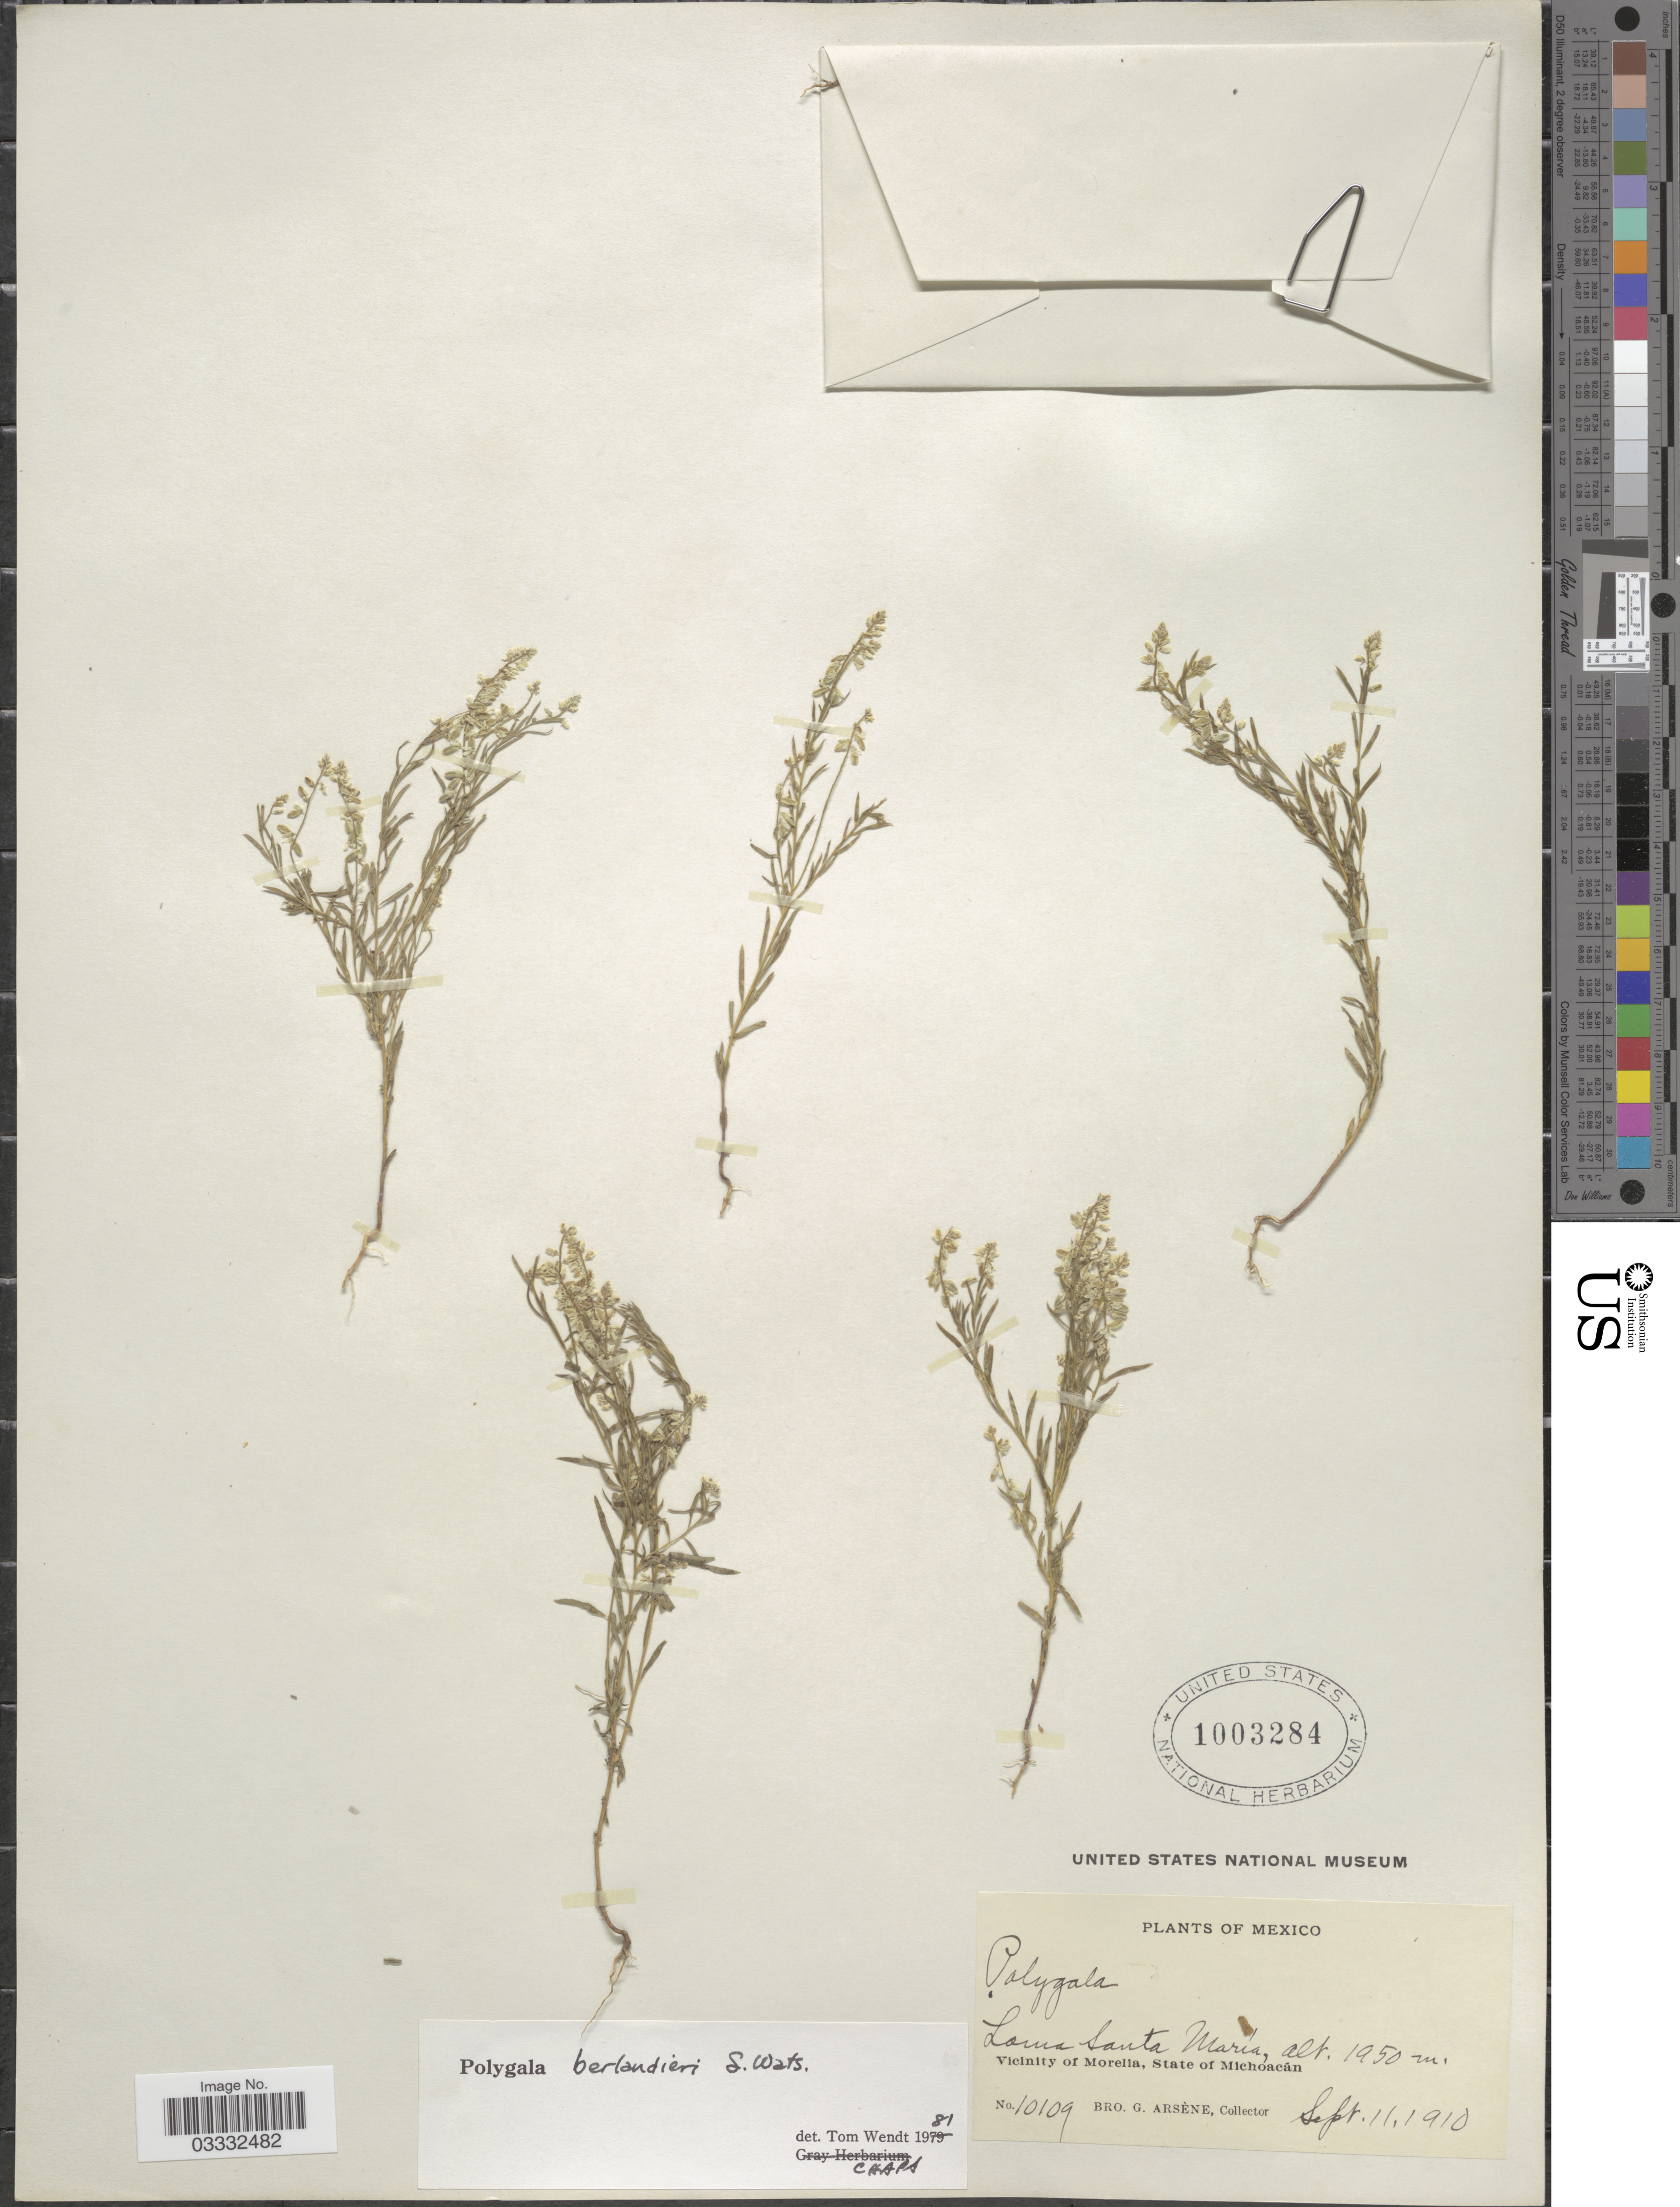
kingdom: Plantae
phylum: Tracheophyta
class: Magnoliopsida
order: Fabales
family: Polygalaceae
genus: Polygala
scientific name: Polygala berlandieri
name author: S. Watson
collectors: Bro. G. Arsène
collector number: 10109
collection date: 1910-09-11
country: Mexico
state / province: Michoacán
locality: Loma Santa María. Vicinity of Morelia.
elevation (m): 1950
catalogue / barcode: US 1003284